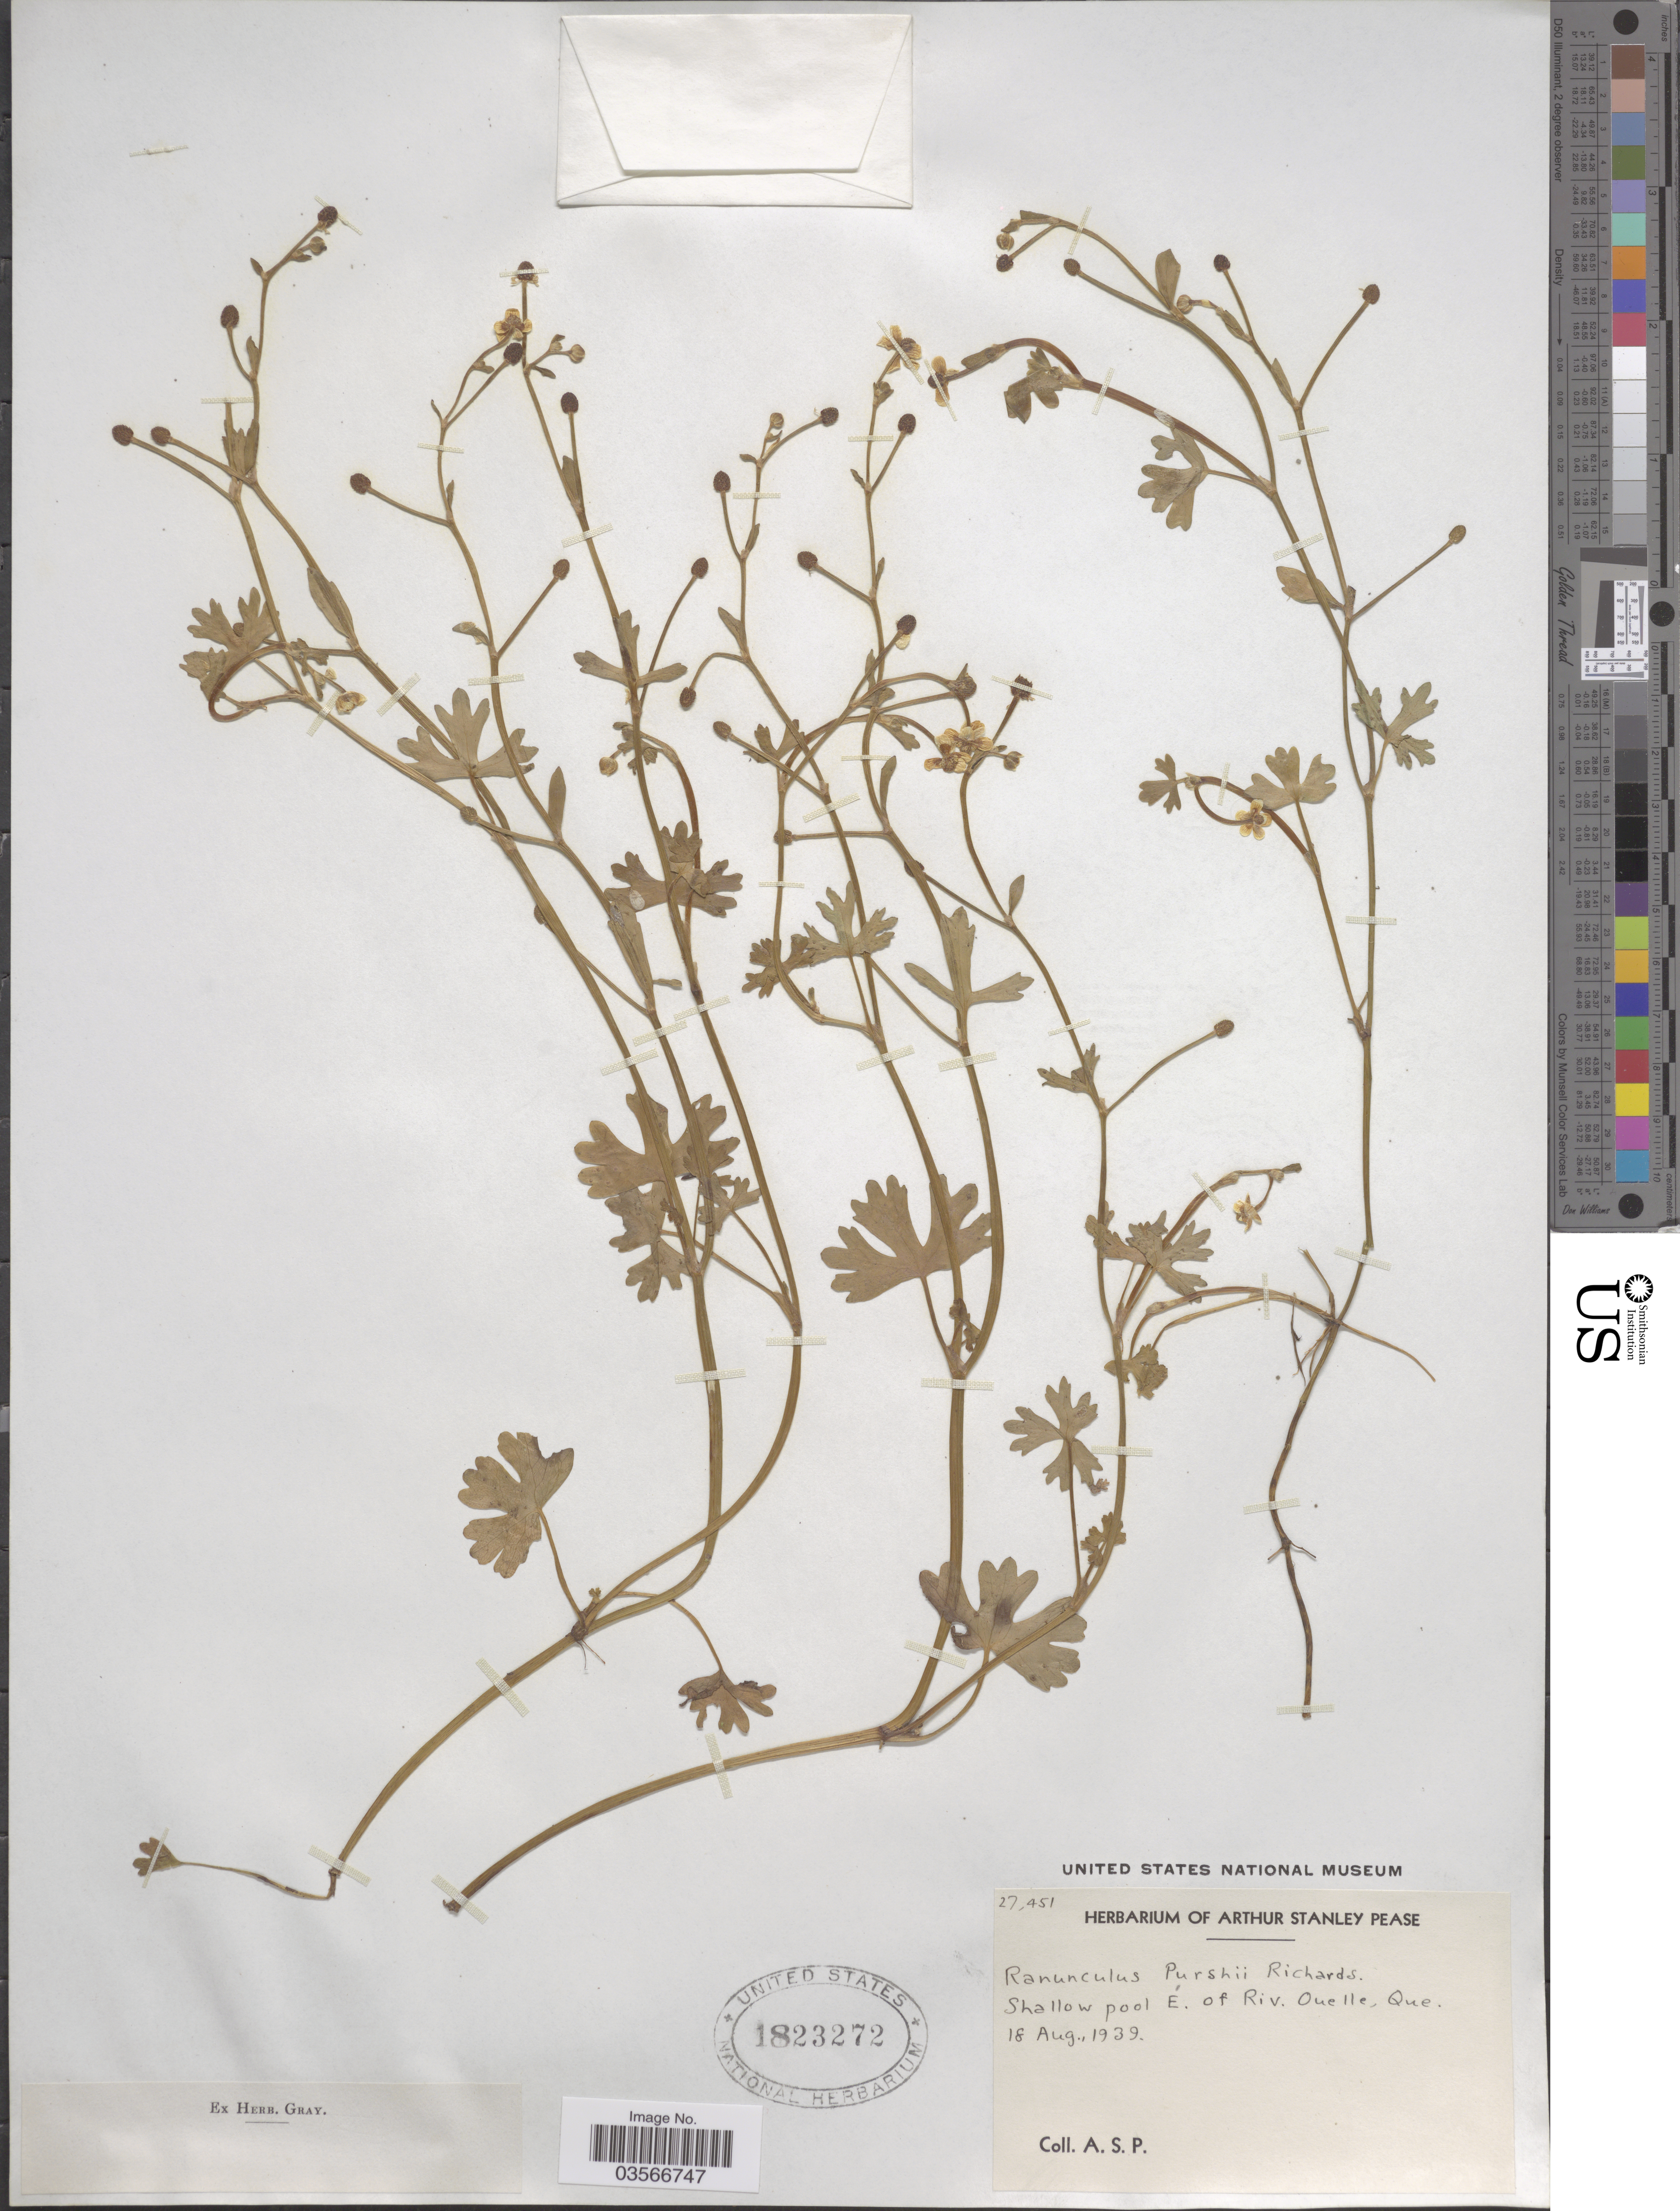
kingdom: Plantae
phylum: Tracheophyta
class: Magnoliopsida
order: Ranunculales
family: Ranunculaceae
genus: Ranunculus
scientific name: Ranunculus gmelinii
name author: DC.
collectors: A. S. Pease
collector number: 27451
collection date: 1939-08-18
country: Canada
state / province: Quebec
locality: Shallow pool E. of Riv. Ouelle.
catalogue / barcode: US 1823272